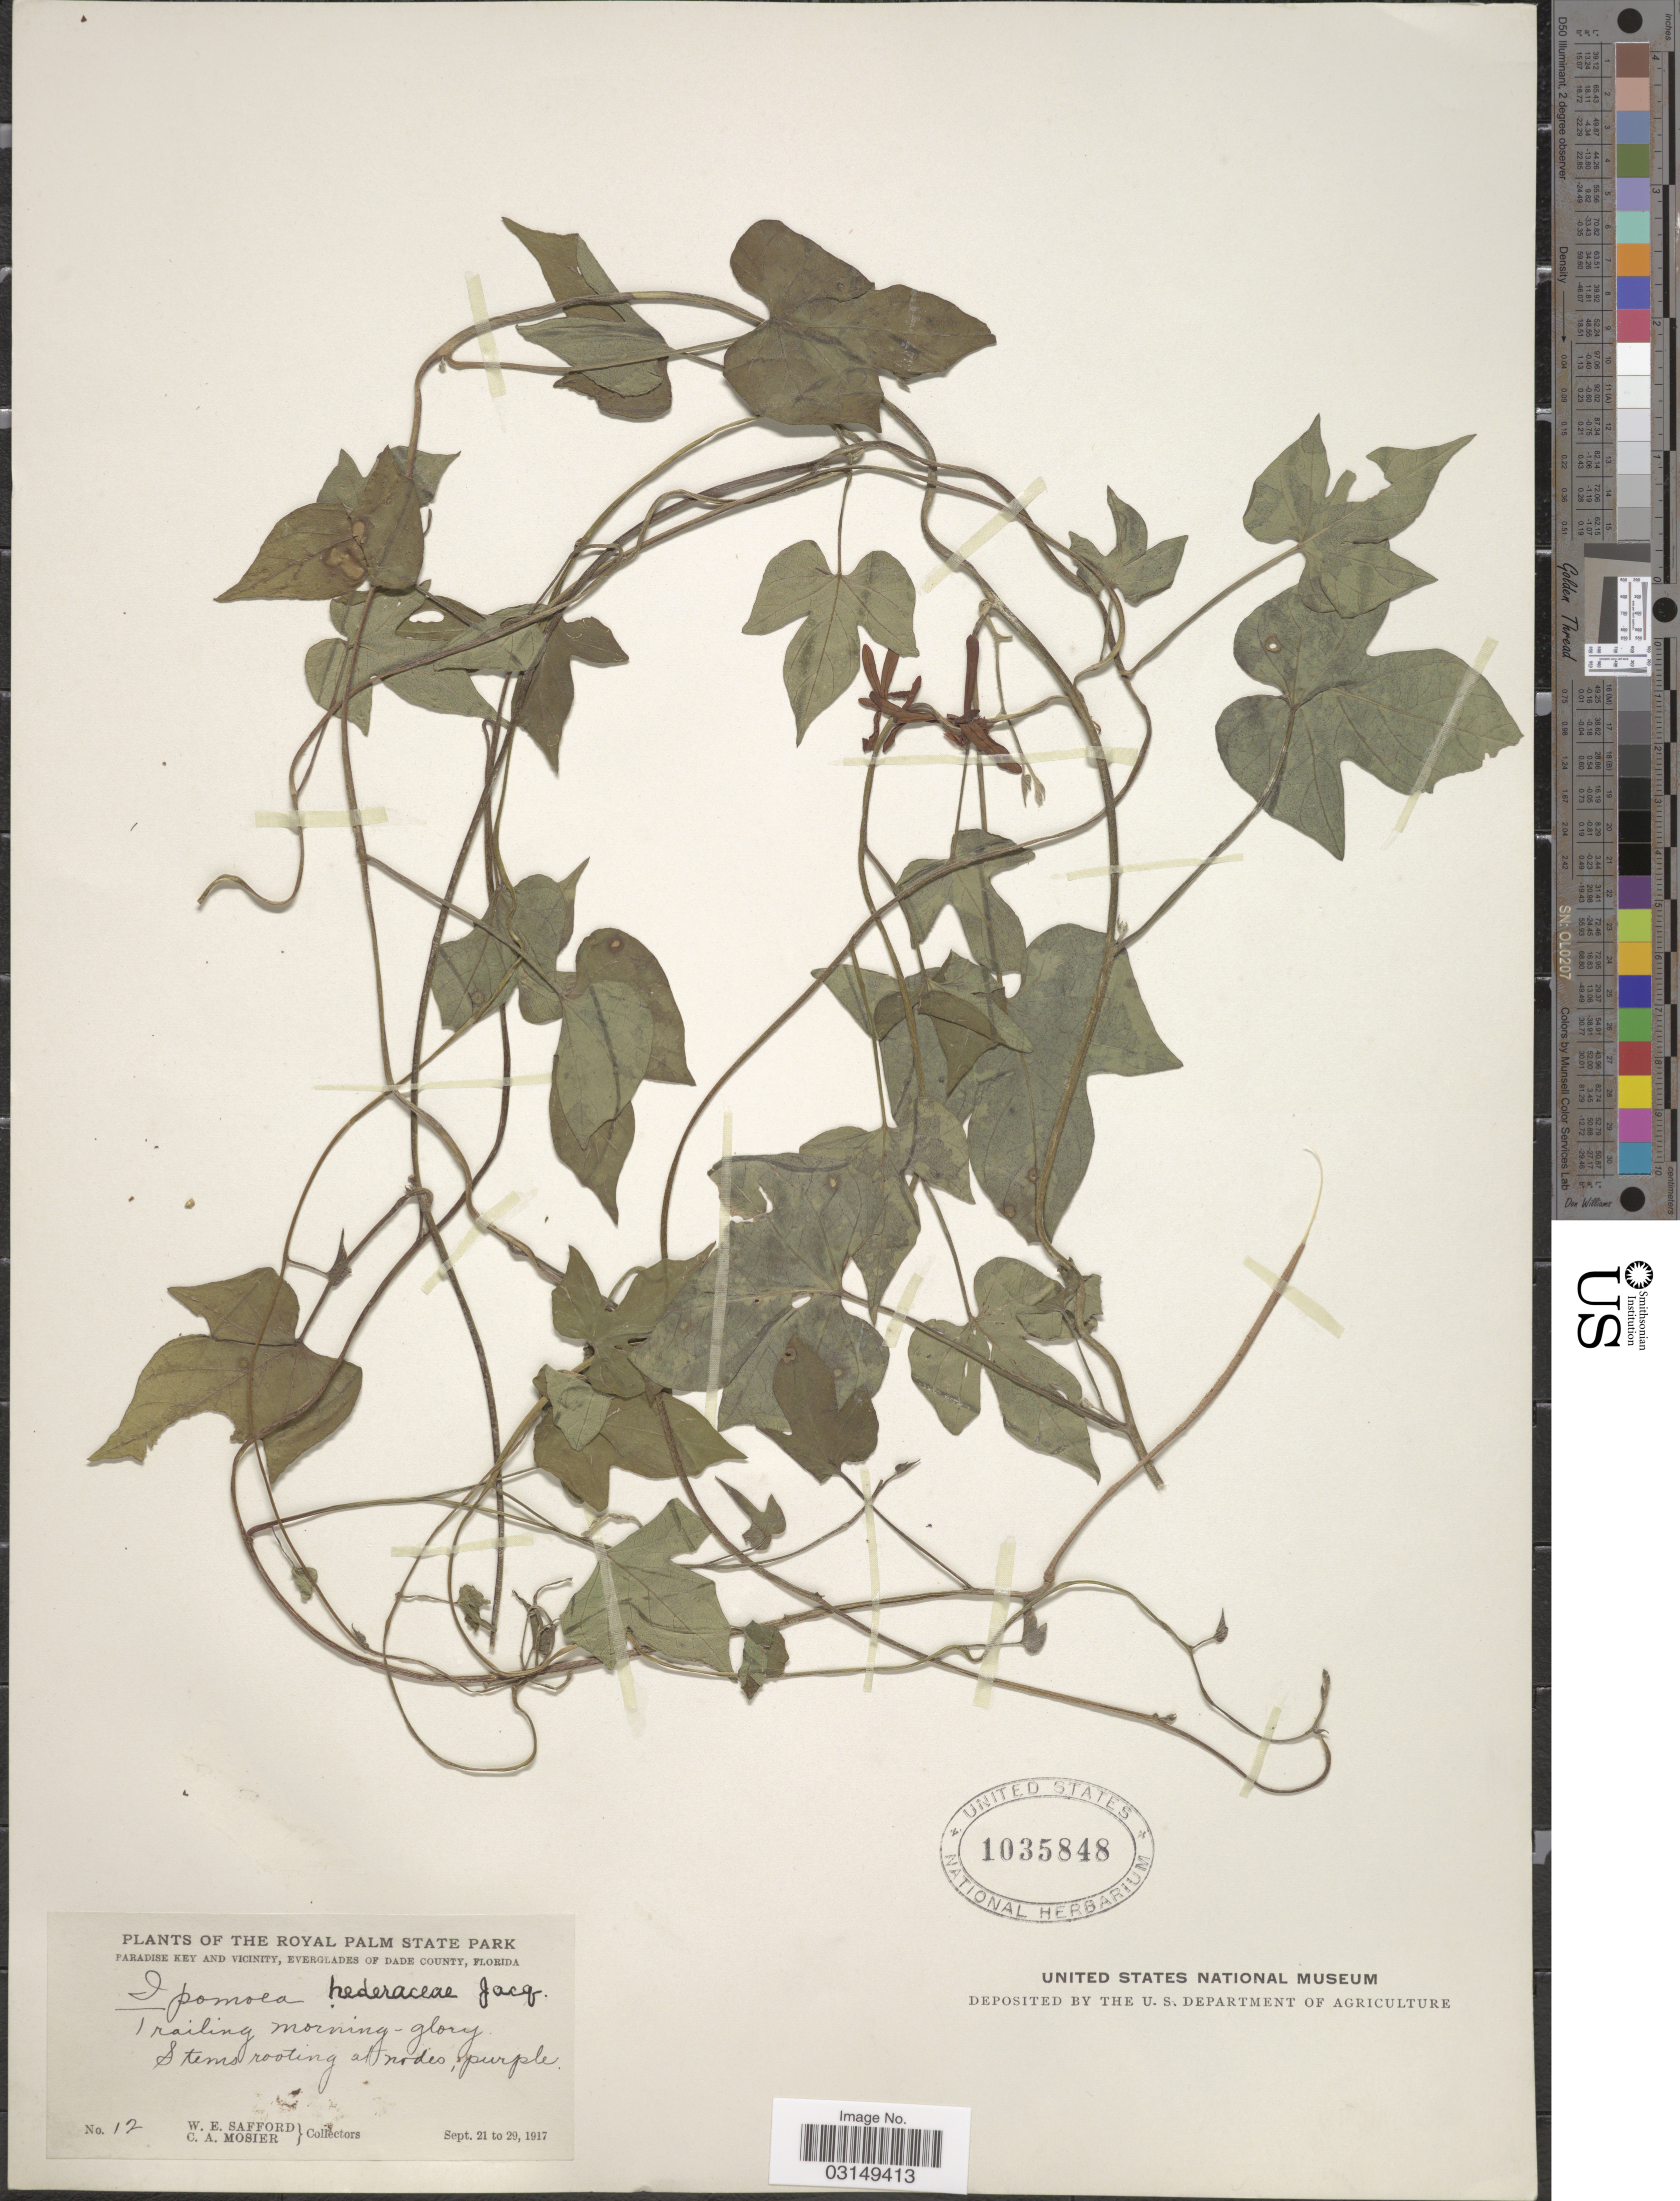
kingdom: Plantae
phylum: Tracheophyta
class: Magnoliopsida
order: Solanales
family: Convolvulaceae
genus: Ipomoea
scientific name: Ipomoea triloba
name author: L.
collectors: W. E. Safford & C. A. Mosier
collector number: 12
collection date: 1917-09-21/1917-09-29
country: United States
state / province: Florida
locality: The Royal Palm State Park. Paradise Key and Vicinity, Everglades of Dade County.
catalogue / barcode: US 1035848